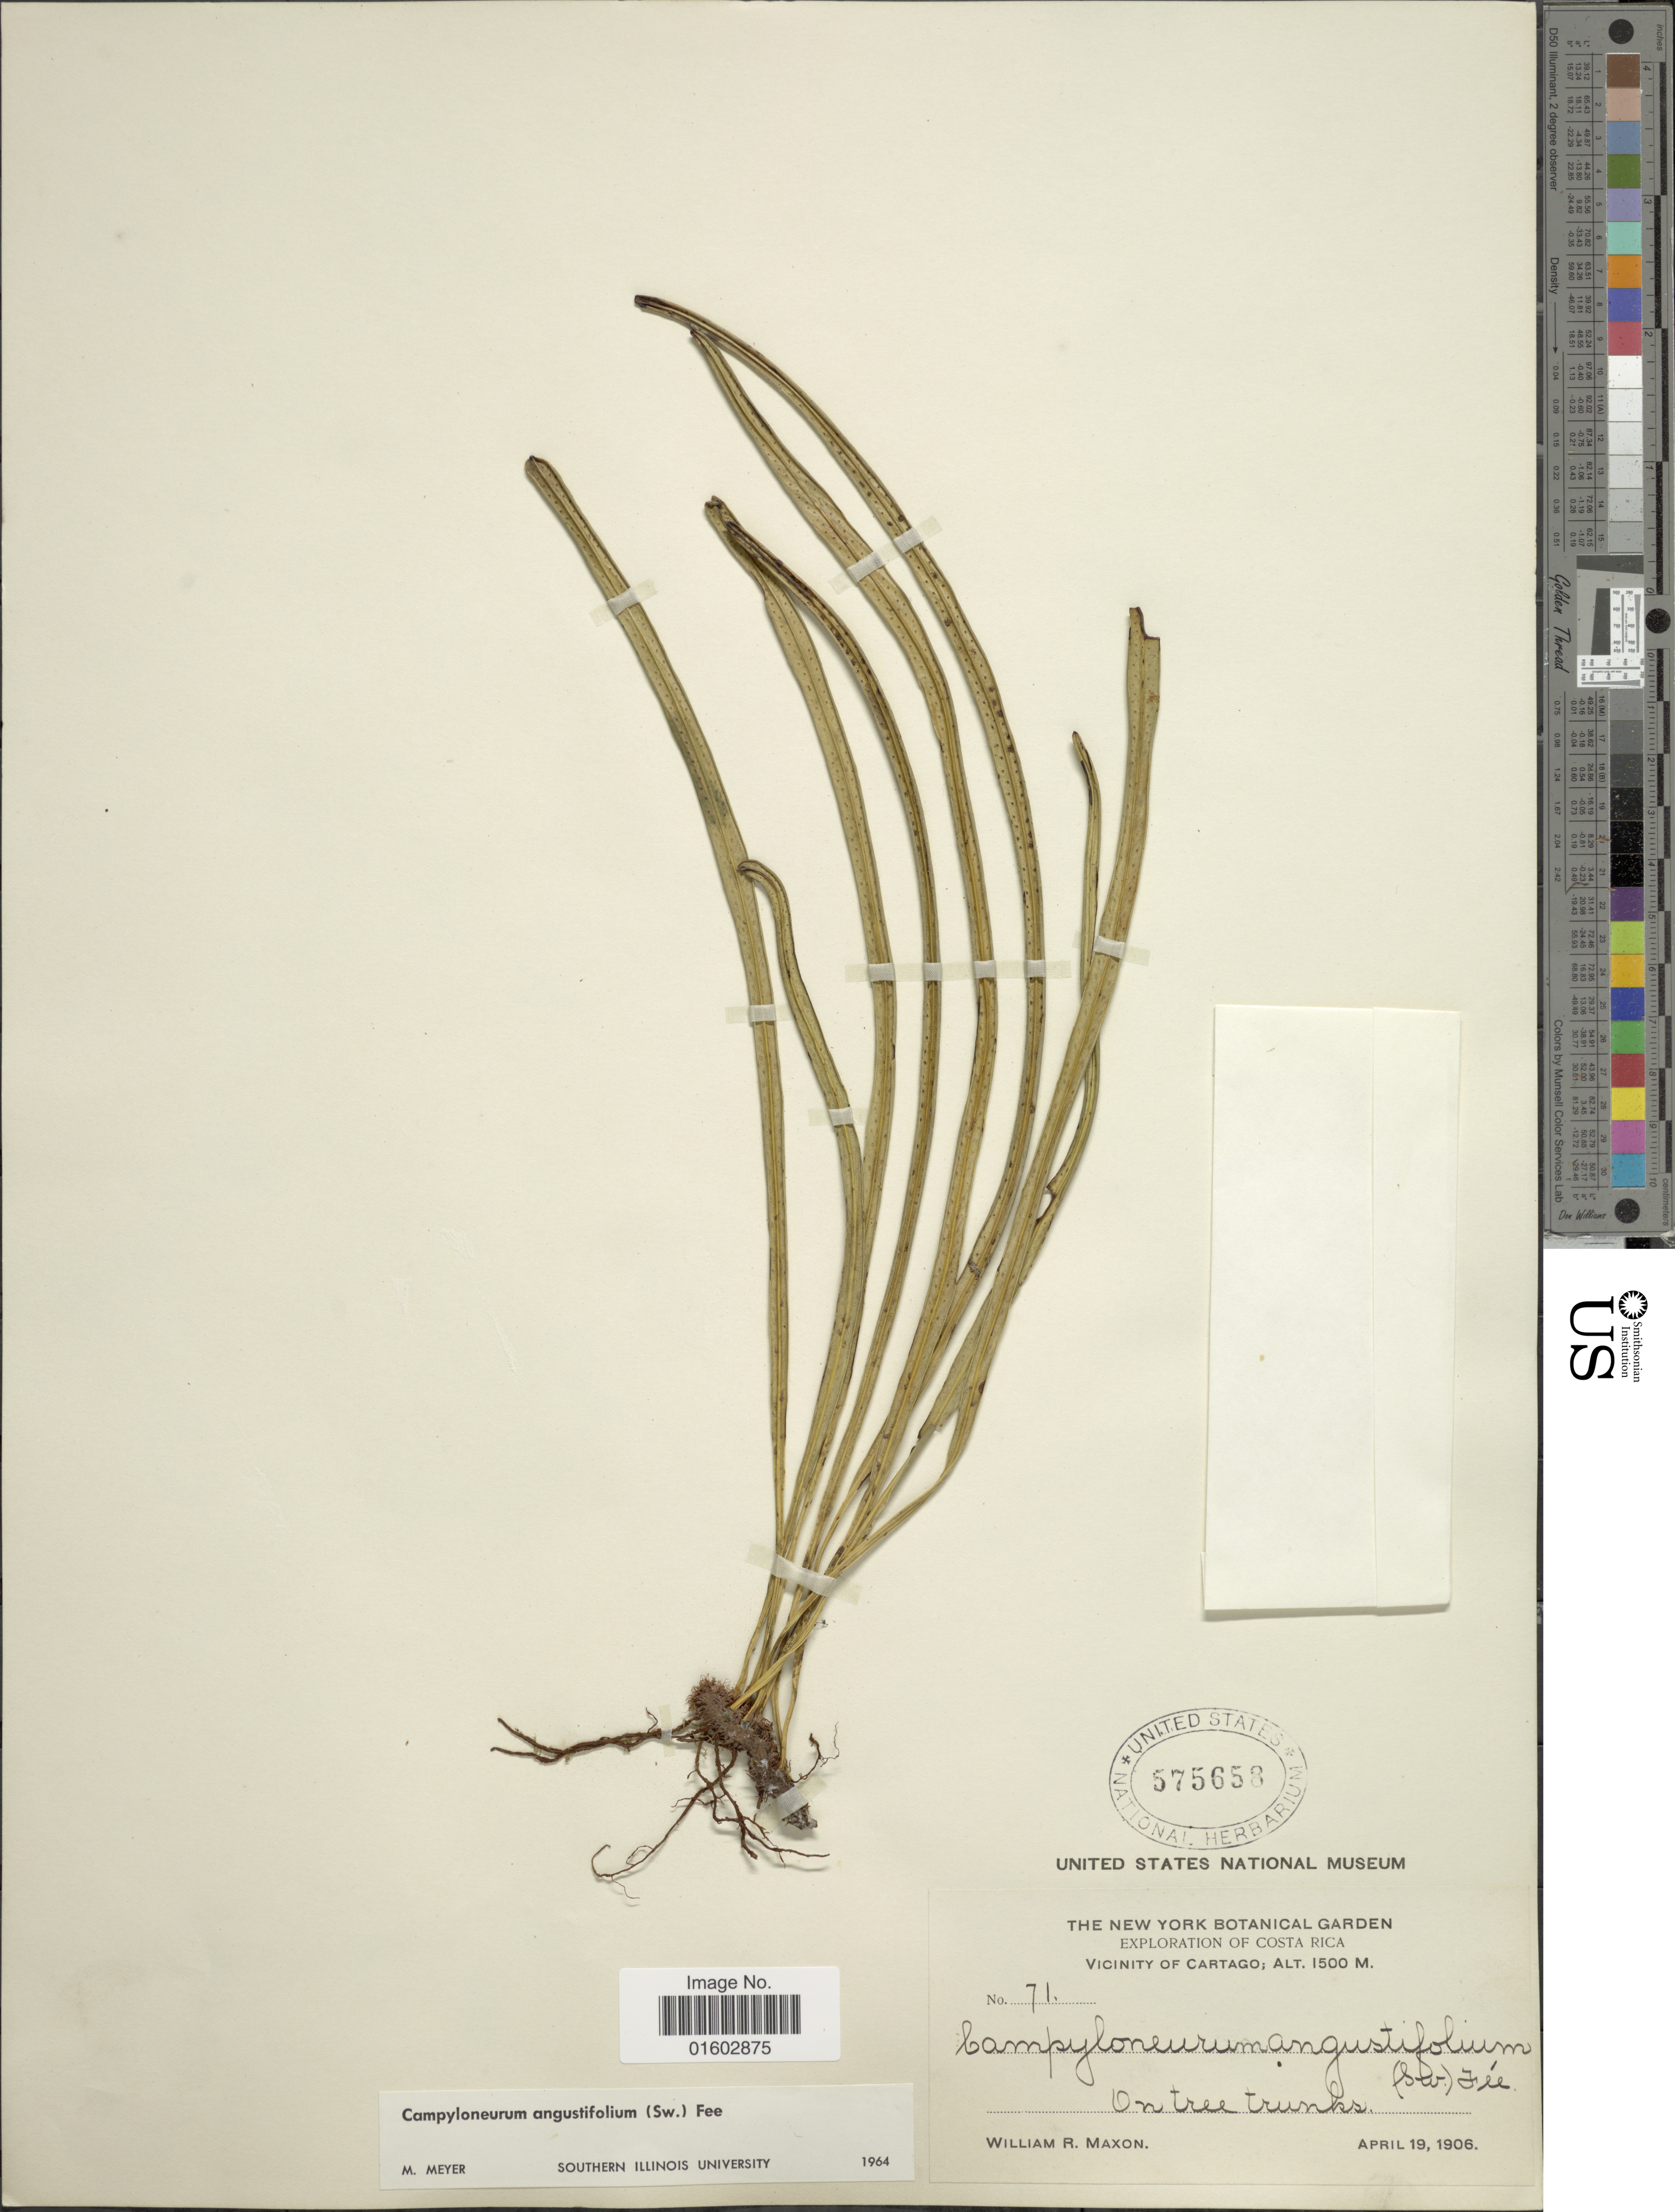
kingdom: Plantae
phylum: Tracheophyta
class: Polypodiopsida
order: Polypodiales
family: Polypodiaceae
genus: Campyloneurum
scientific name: Campyloneurum angustifolium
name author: (Sw.) Fée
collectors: W. R. Maxon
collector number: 71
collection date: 1906-04-19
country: Costa Rica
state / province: Cartago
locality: Vicinity of Cartago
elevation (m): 1500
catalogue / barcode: US 575658